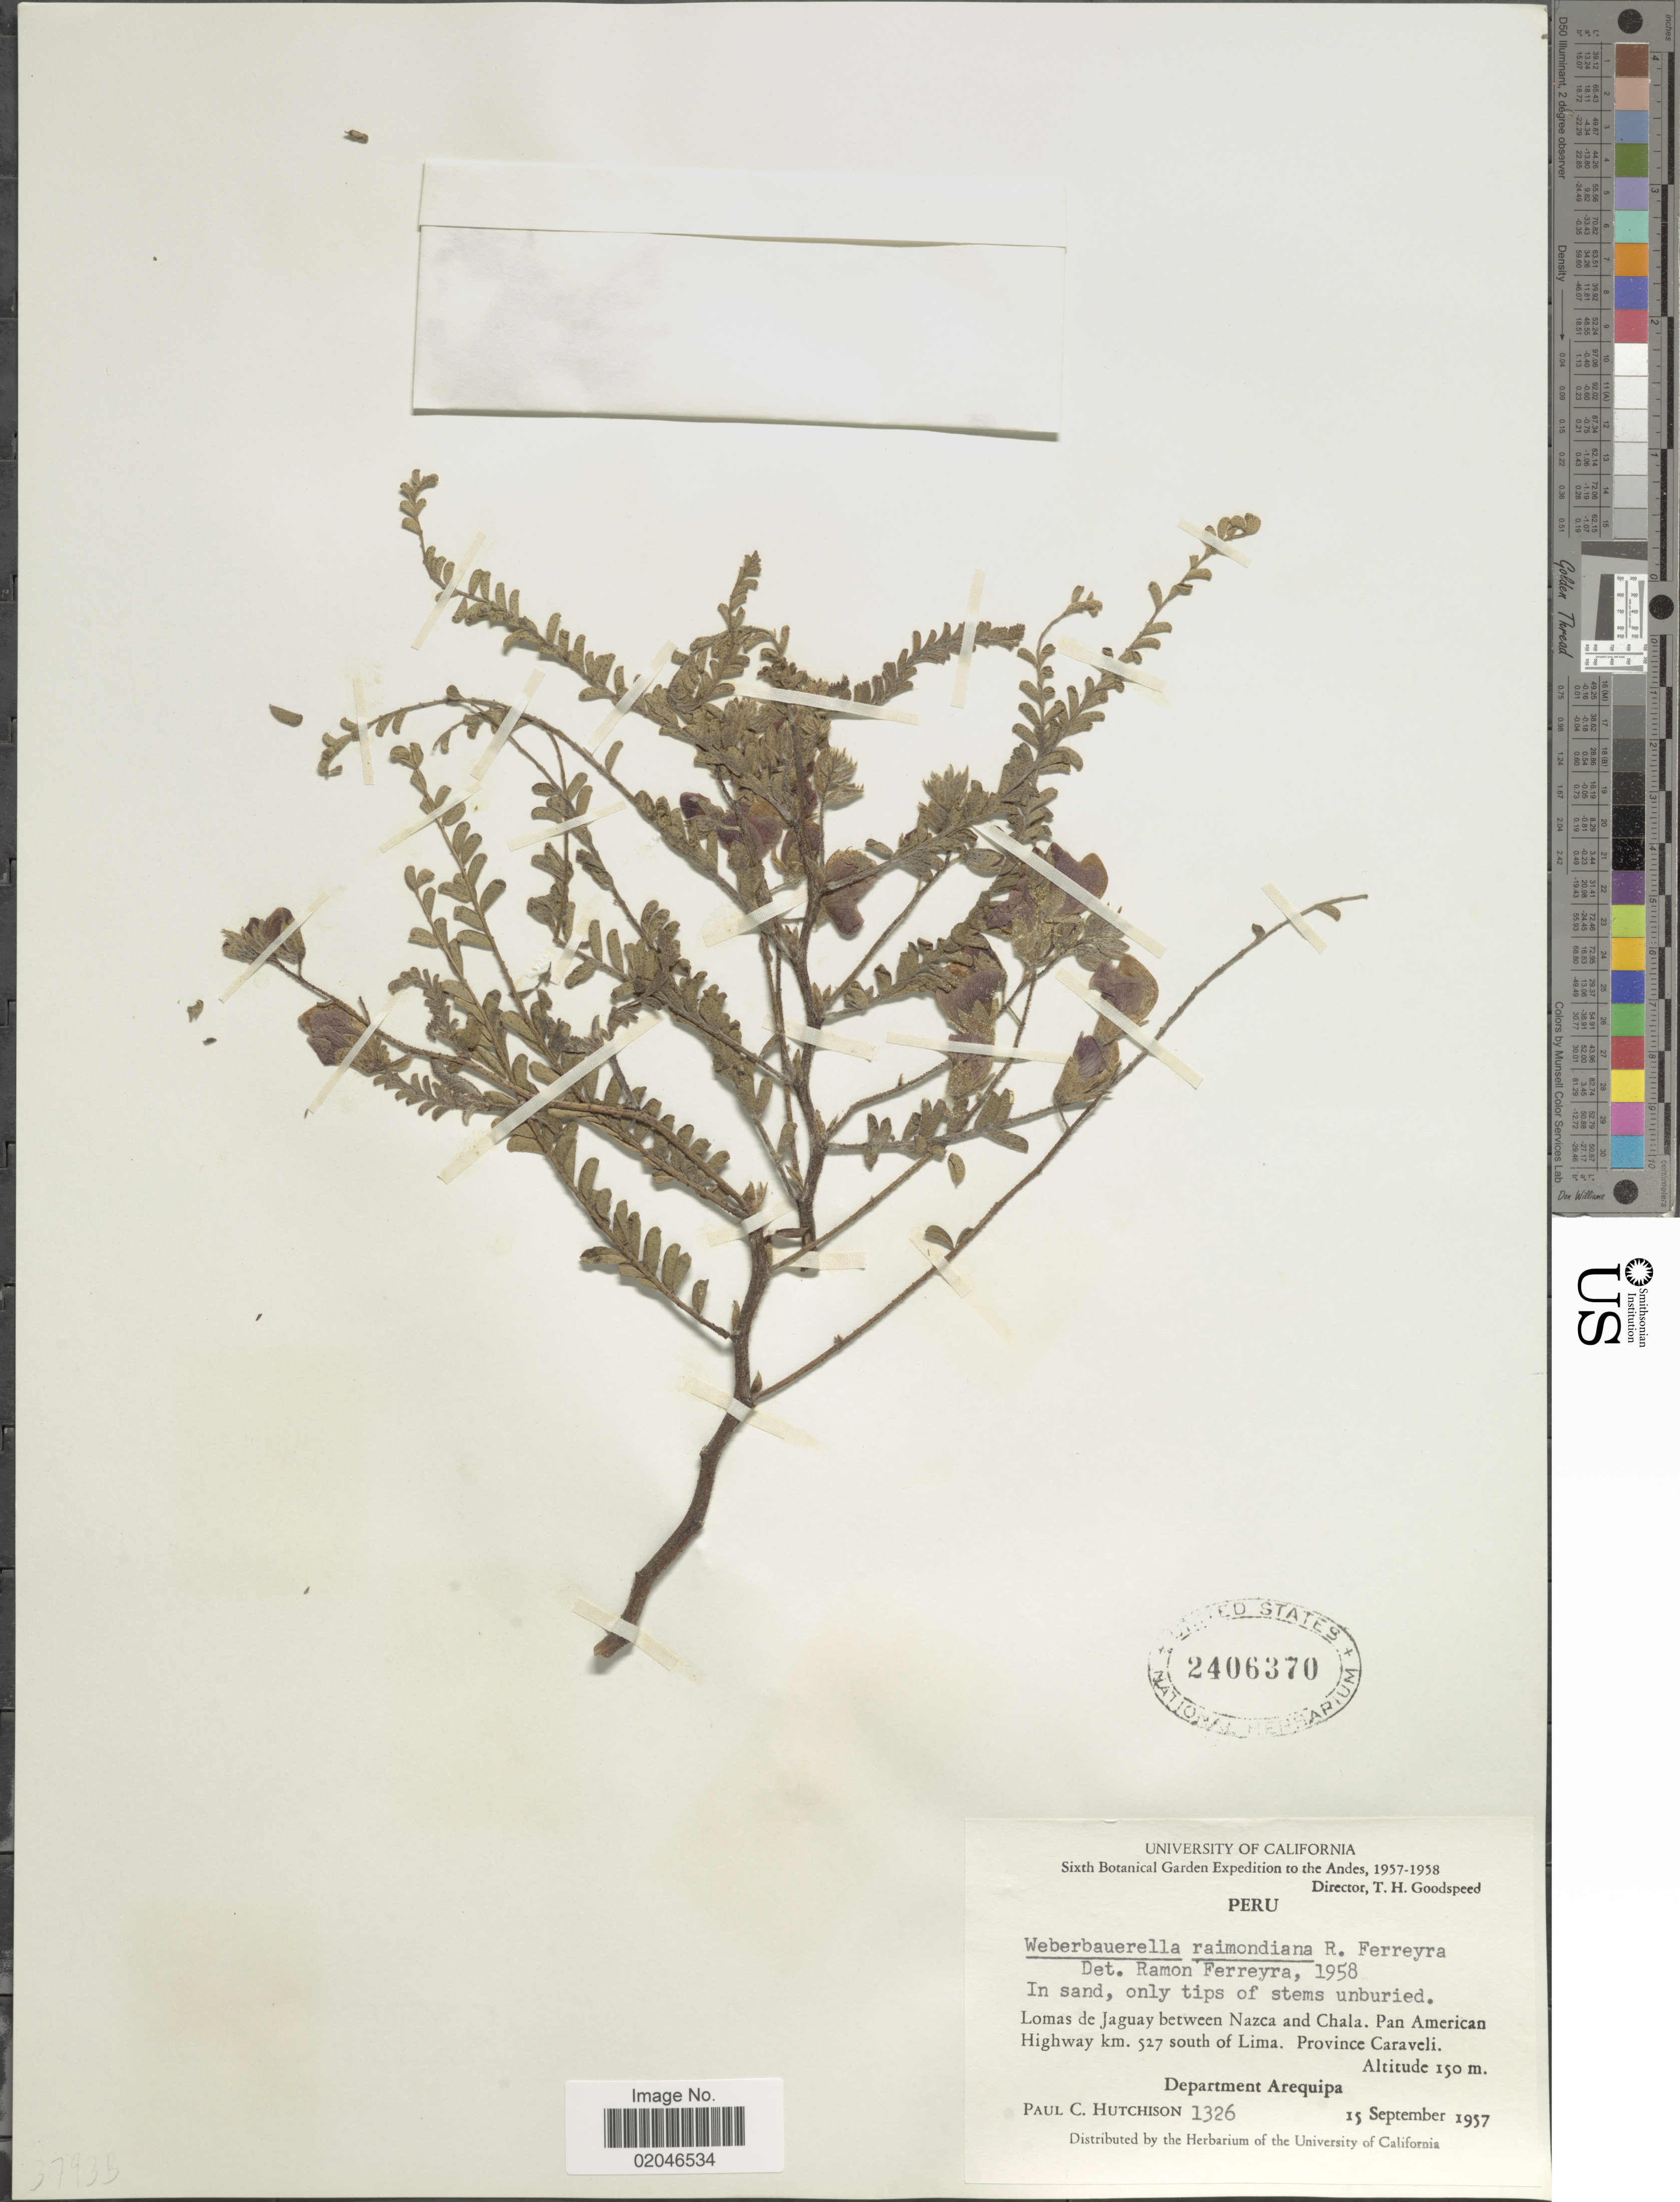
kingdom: Plantae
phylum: Tracheophyta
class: Magnoliopsida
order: Fabales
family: Fabaceae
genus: Weberbauerella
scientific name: Weberbauerella raimondiana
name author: Ferreyra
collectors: P. C. Hutchison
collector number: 1326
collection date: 1957-09-15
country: Peru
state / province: Arequipa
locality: Lomas de Jaguay between Nazca and Chala. Pan American Highway km. 527 south of Lima. Province Caraveli, Department Arequipa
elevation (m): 150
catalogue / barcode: US 2406370